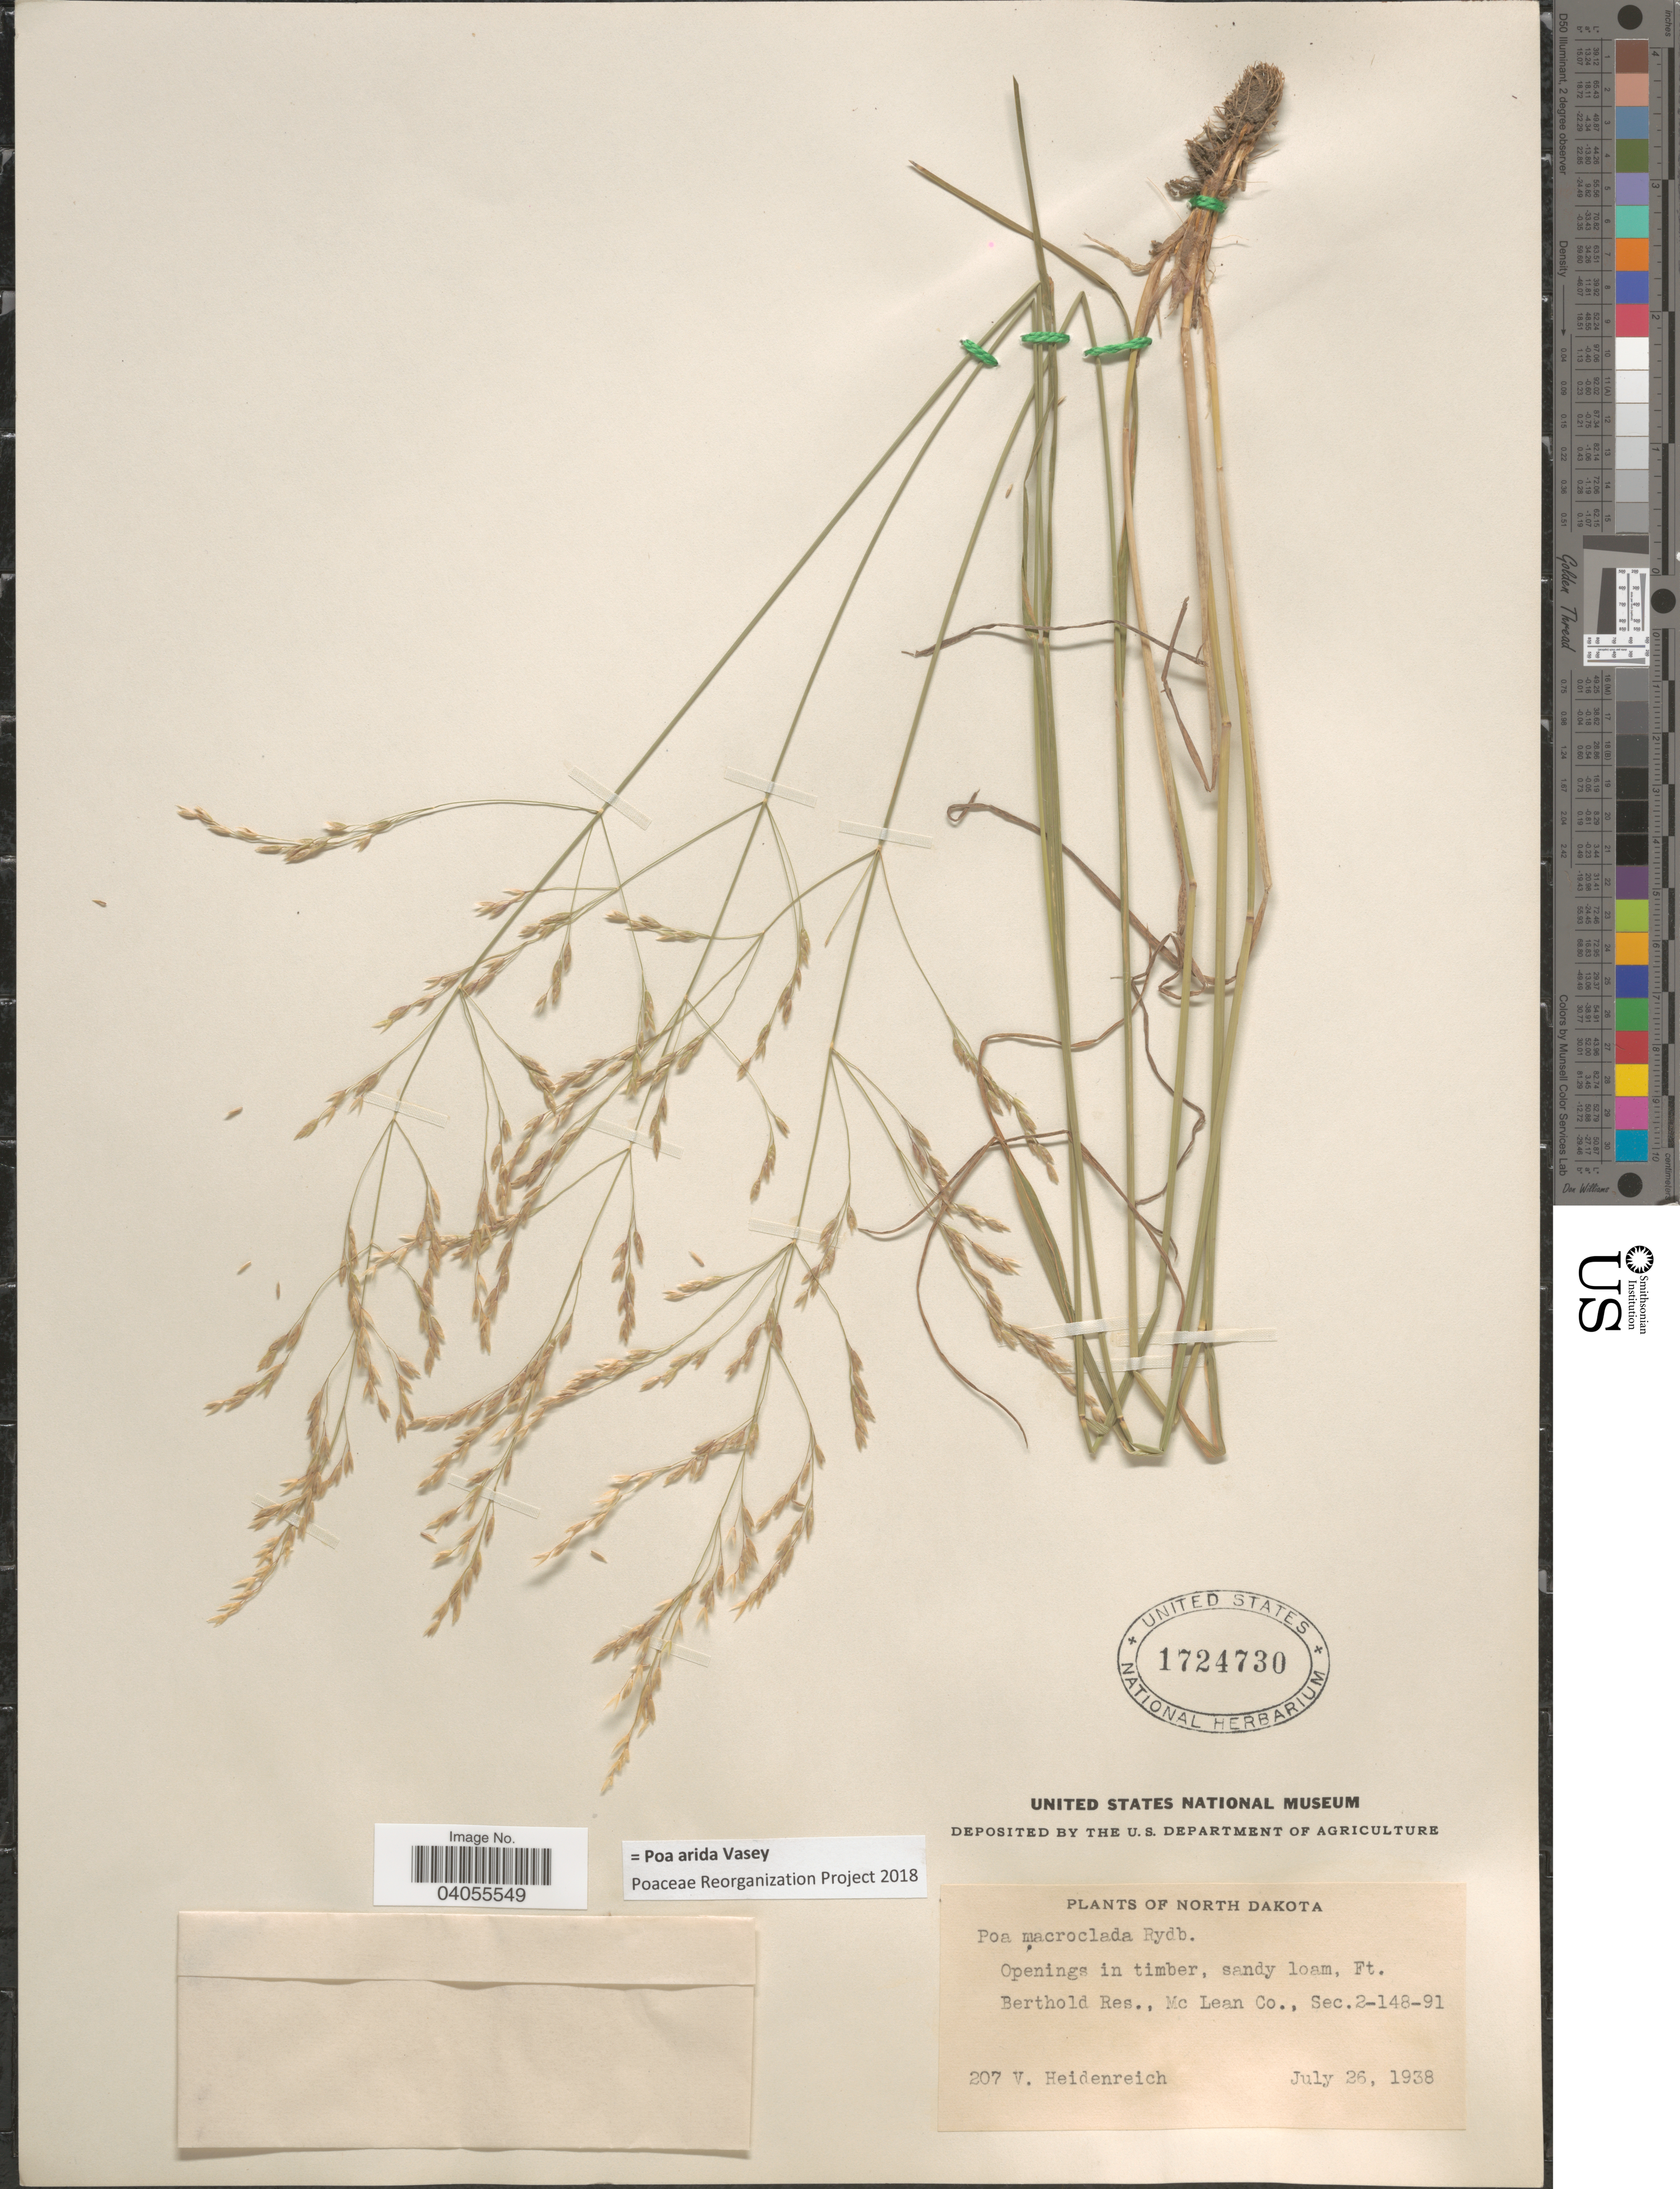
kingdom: Plantae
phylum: Tracheophyta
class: Liliopsida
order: Poales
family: Poaceae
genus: Poa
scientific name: Poa arida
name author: Vasey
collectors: V. Heidenreich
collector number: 207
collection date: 1938-07-26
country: United States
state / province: North Dakota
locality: Openings in timber, sandy loam, Ft. Berthold Res., Mc Lean Co., Sec. 2-148-91.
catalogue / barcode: US 1724730